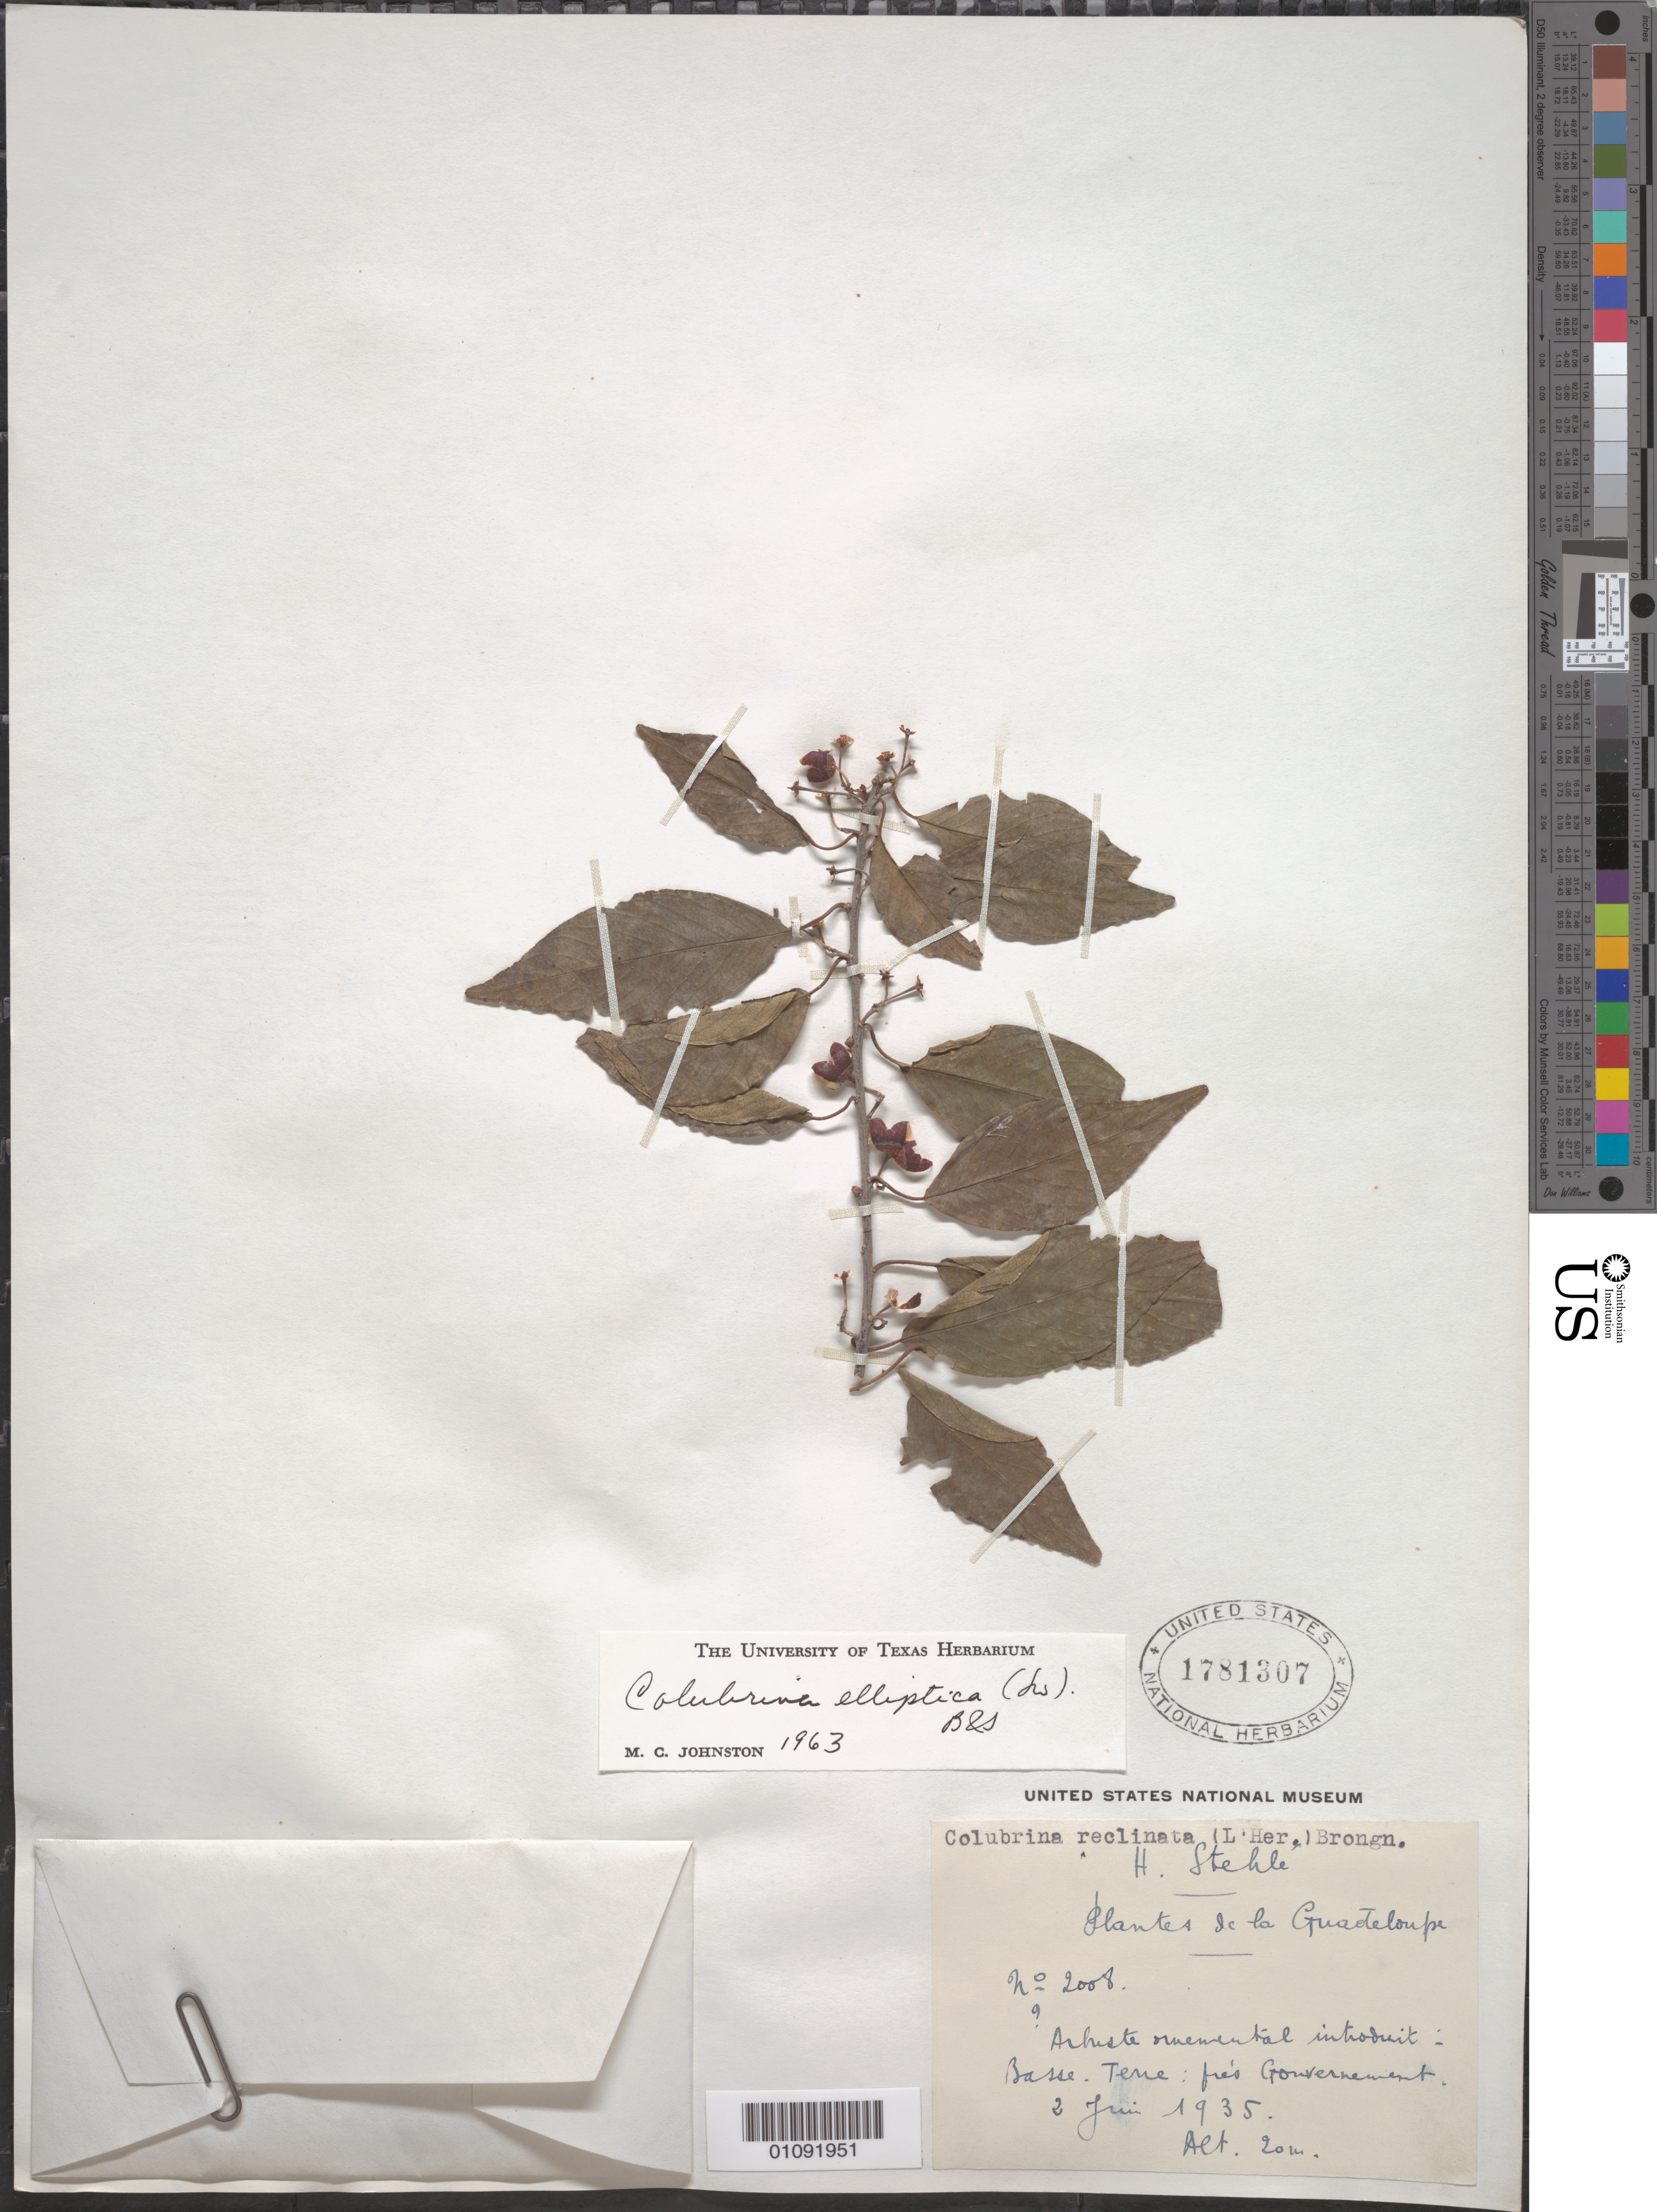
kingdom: Plantae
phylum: Tracheophyta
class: Magnoliopsida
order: Rosales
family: Rhamnaceae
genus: Colubrina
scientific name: Colubrina elliptica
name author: (Sw.) Brizicky & W.L. Stern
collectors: H. Stehlé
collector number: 2008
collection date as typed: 02 Jun 1935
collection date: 1935-06-02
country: Guadeloupe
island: Basse Terre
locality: Basse Terre: fres gouvernement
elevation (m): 20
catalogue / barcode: US 1781307